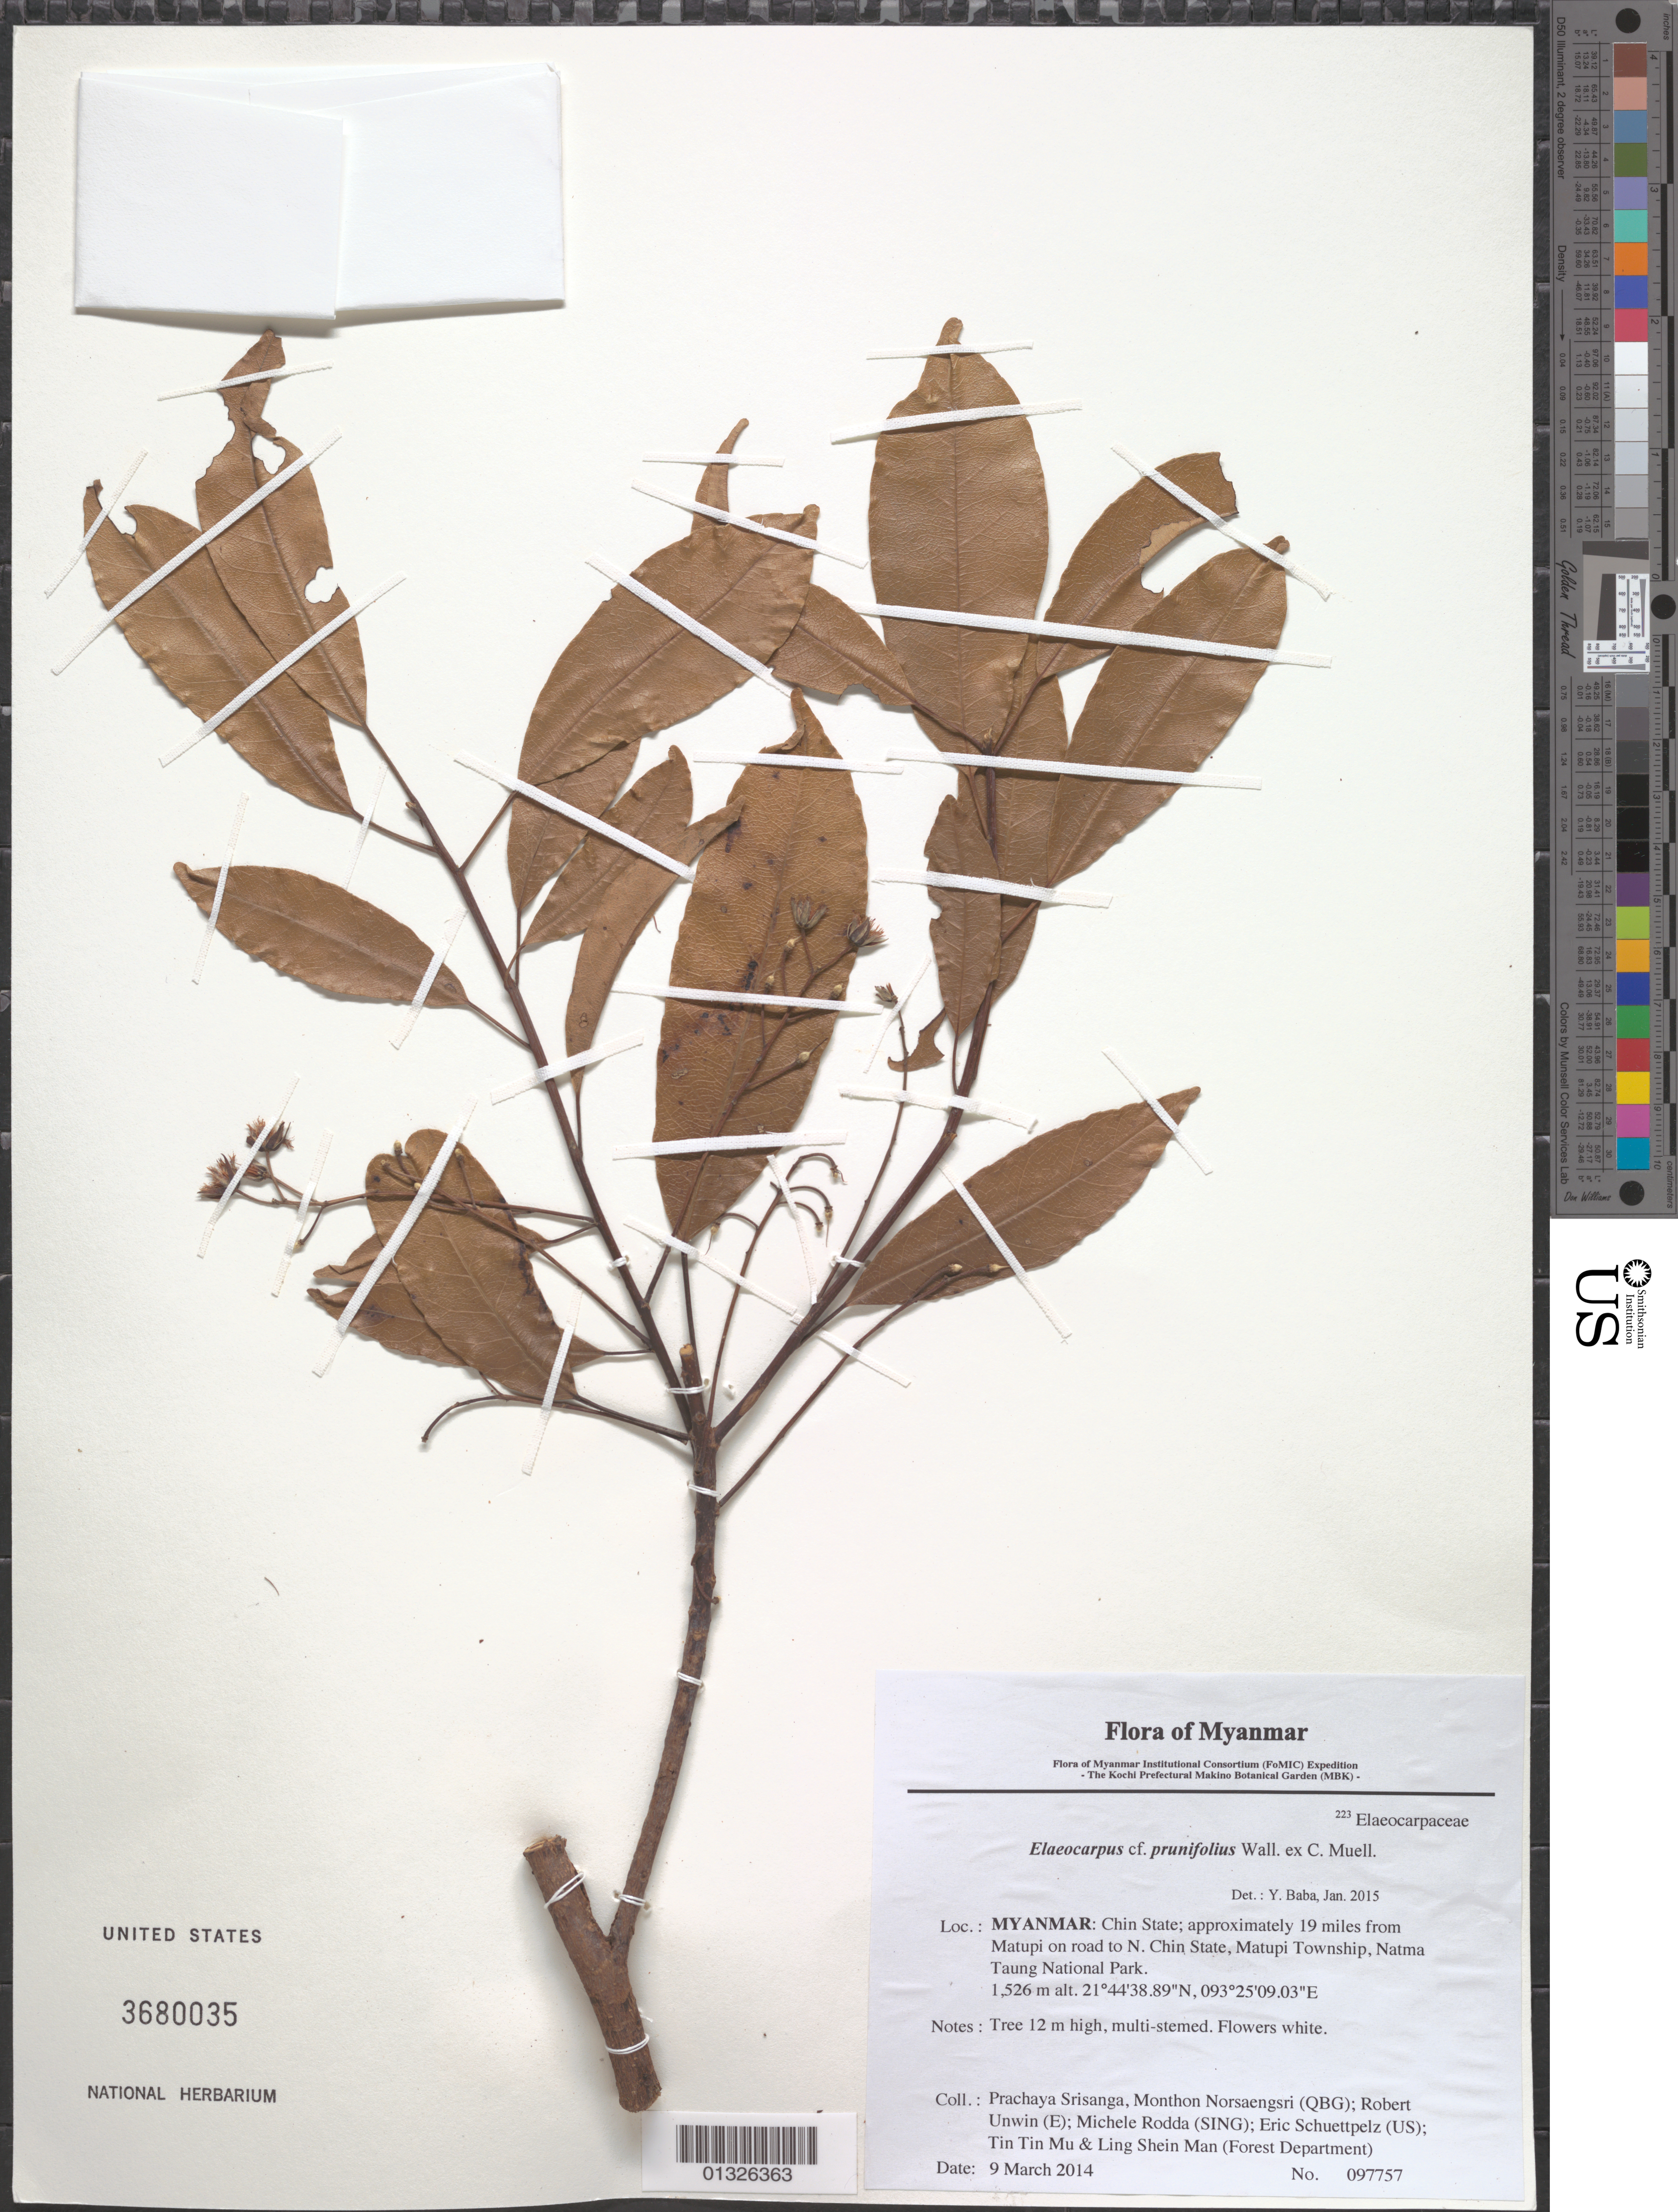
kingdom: Plantae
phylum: Tracheophyta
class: Magnoliopsida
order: Oxalidales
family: Elaeocarpaceae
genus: Elaeocarpus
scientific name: Elaeocarpus prunifolius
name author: Wall. ex K. Müller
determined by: Baba, Y.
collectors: P. Srisanga, M. Norsaengsri, R. Unwin, M. Rodda, E. Schuettpelz, Tin Tin Mu & Ling Shein Man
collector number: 97757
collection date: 2014-03-09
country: Myanmar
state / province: Chin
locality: Approximately 19 miles from Matupi on road to N. Chin State, Matupi Township, Natma Taung National Park.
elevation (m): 1526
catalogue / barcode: US 3680035